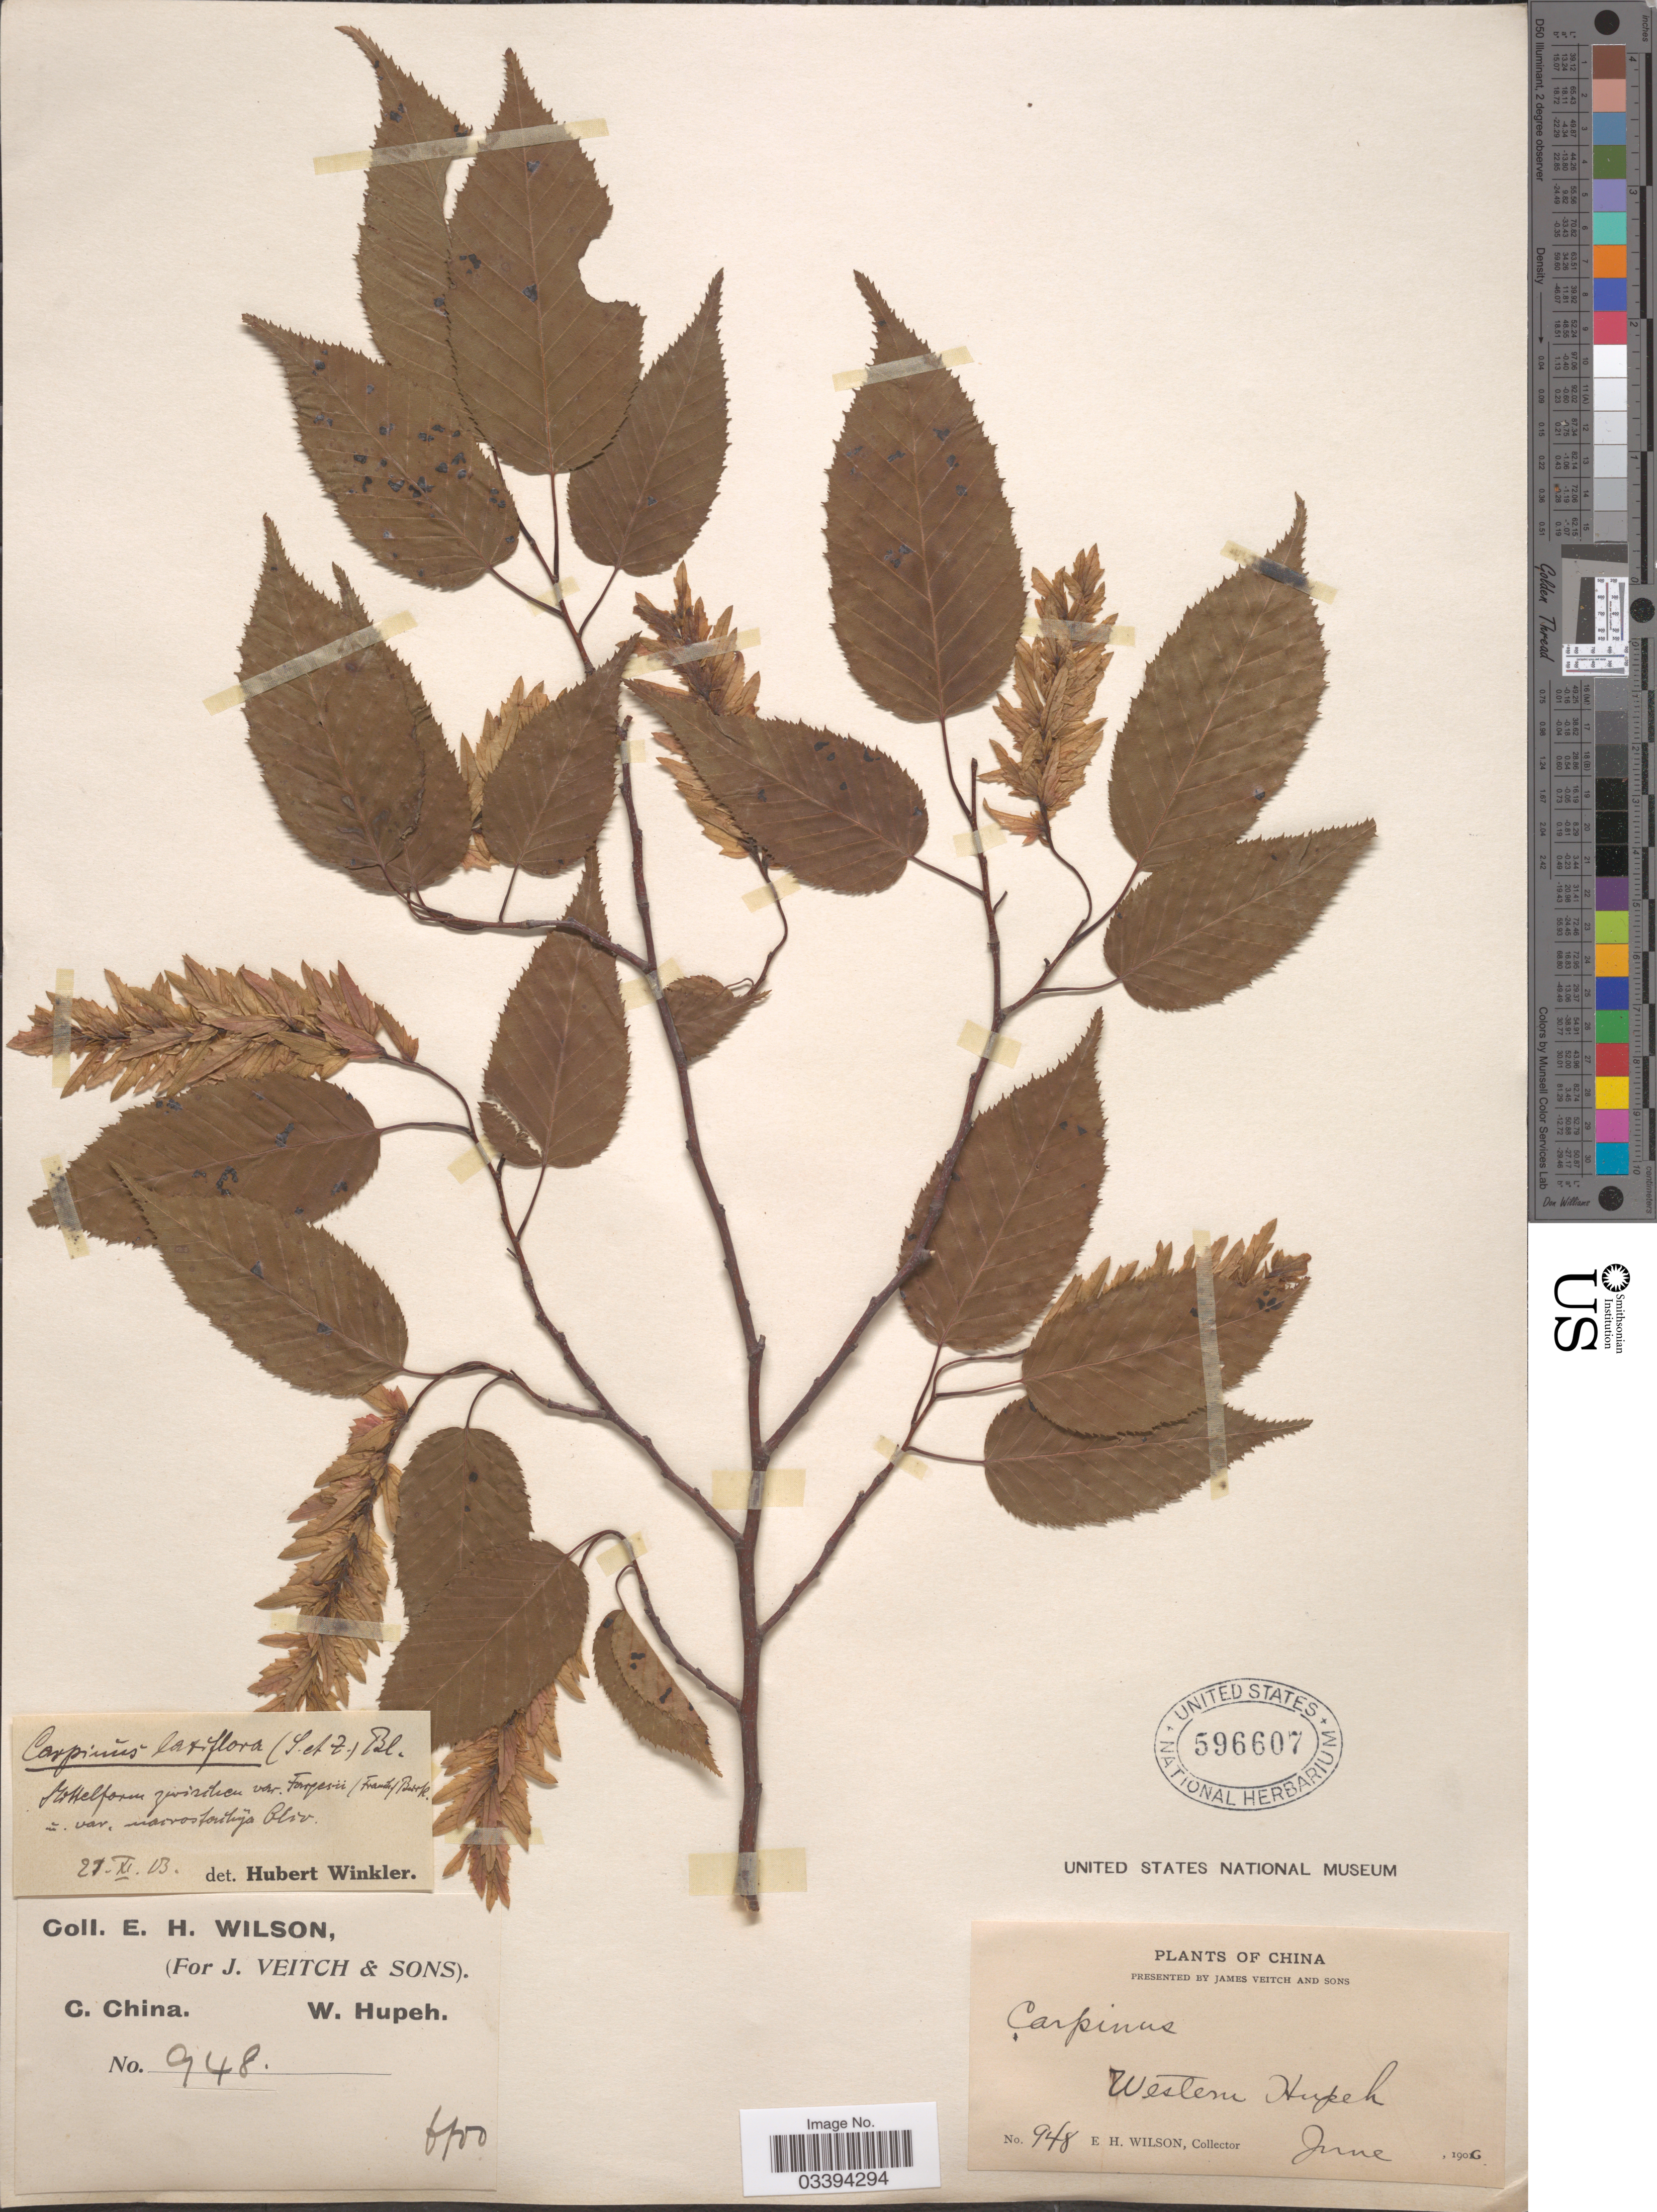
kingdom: Plantae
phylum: Tracheophyta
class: Magnoliopsida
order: Fagales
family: Betulaceae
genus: Carpinus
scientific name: Carpinus laxiflora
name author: (Siebold & Zucc.) Blume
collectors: E. Wilson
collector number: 948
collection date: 1900-06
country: China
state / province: Hubei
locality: C. China. Western Hupeh.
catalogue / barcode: US 596607